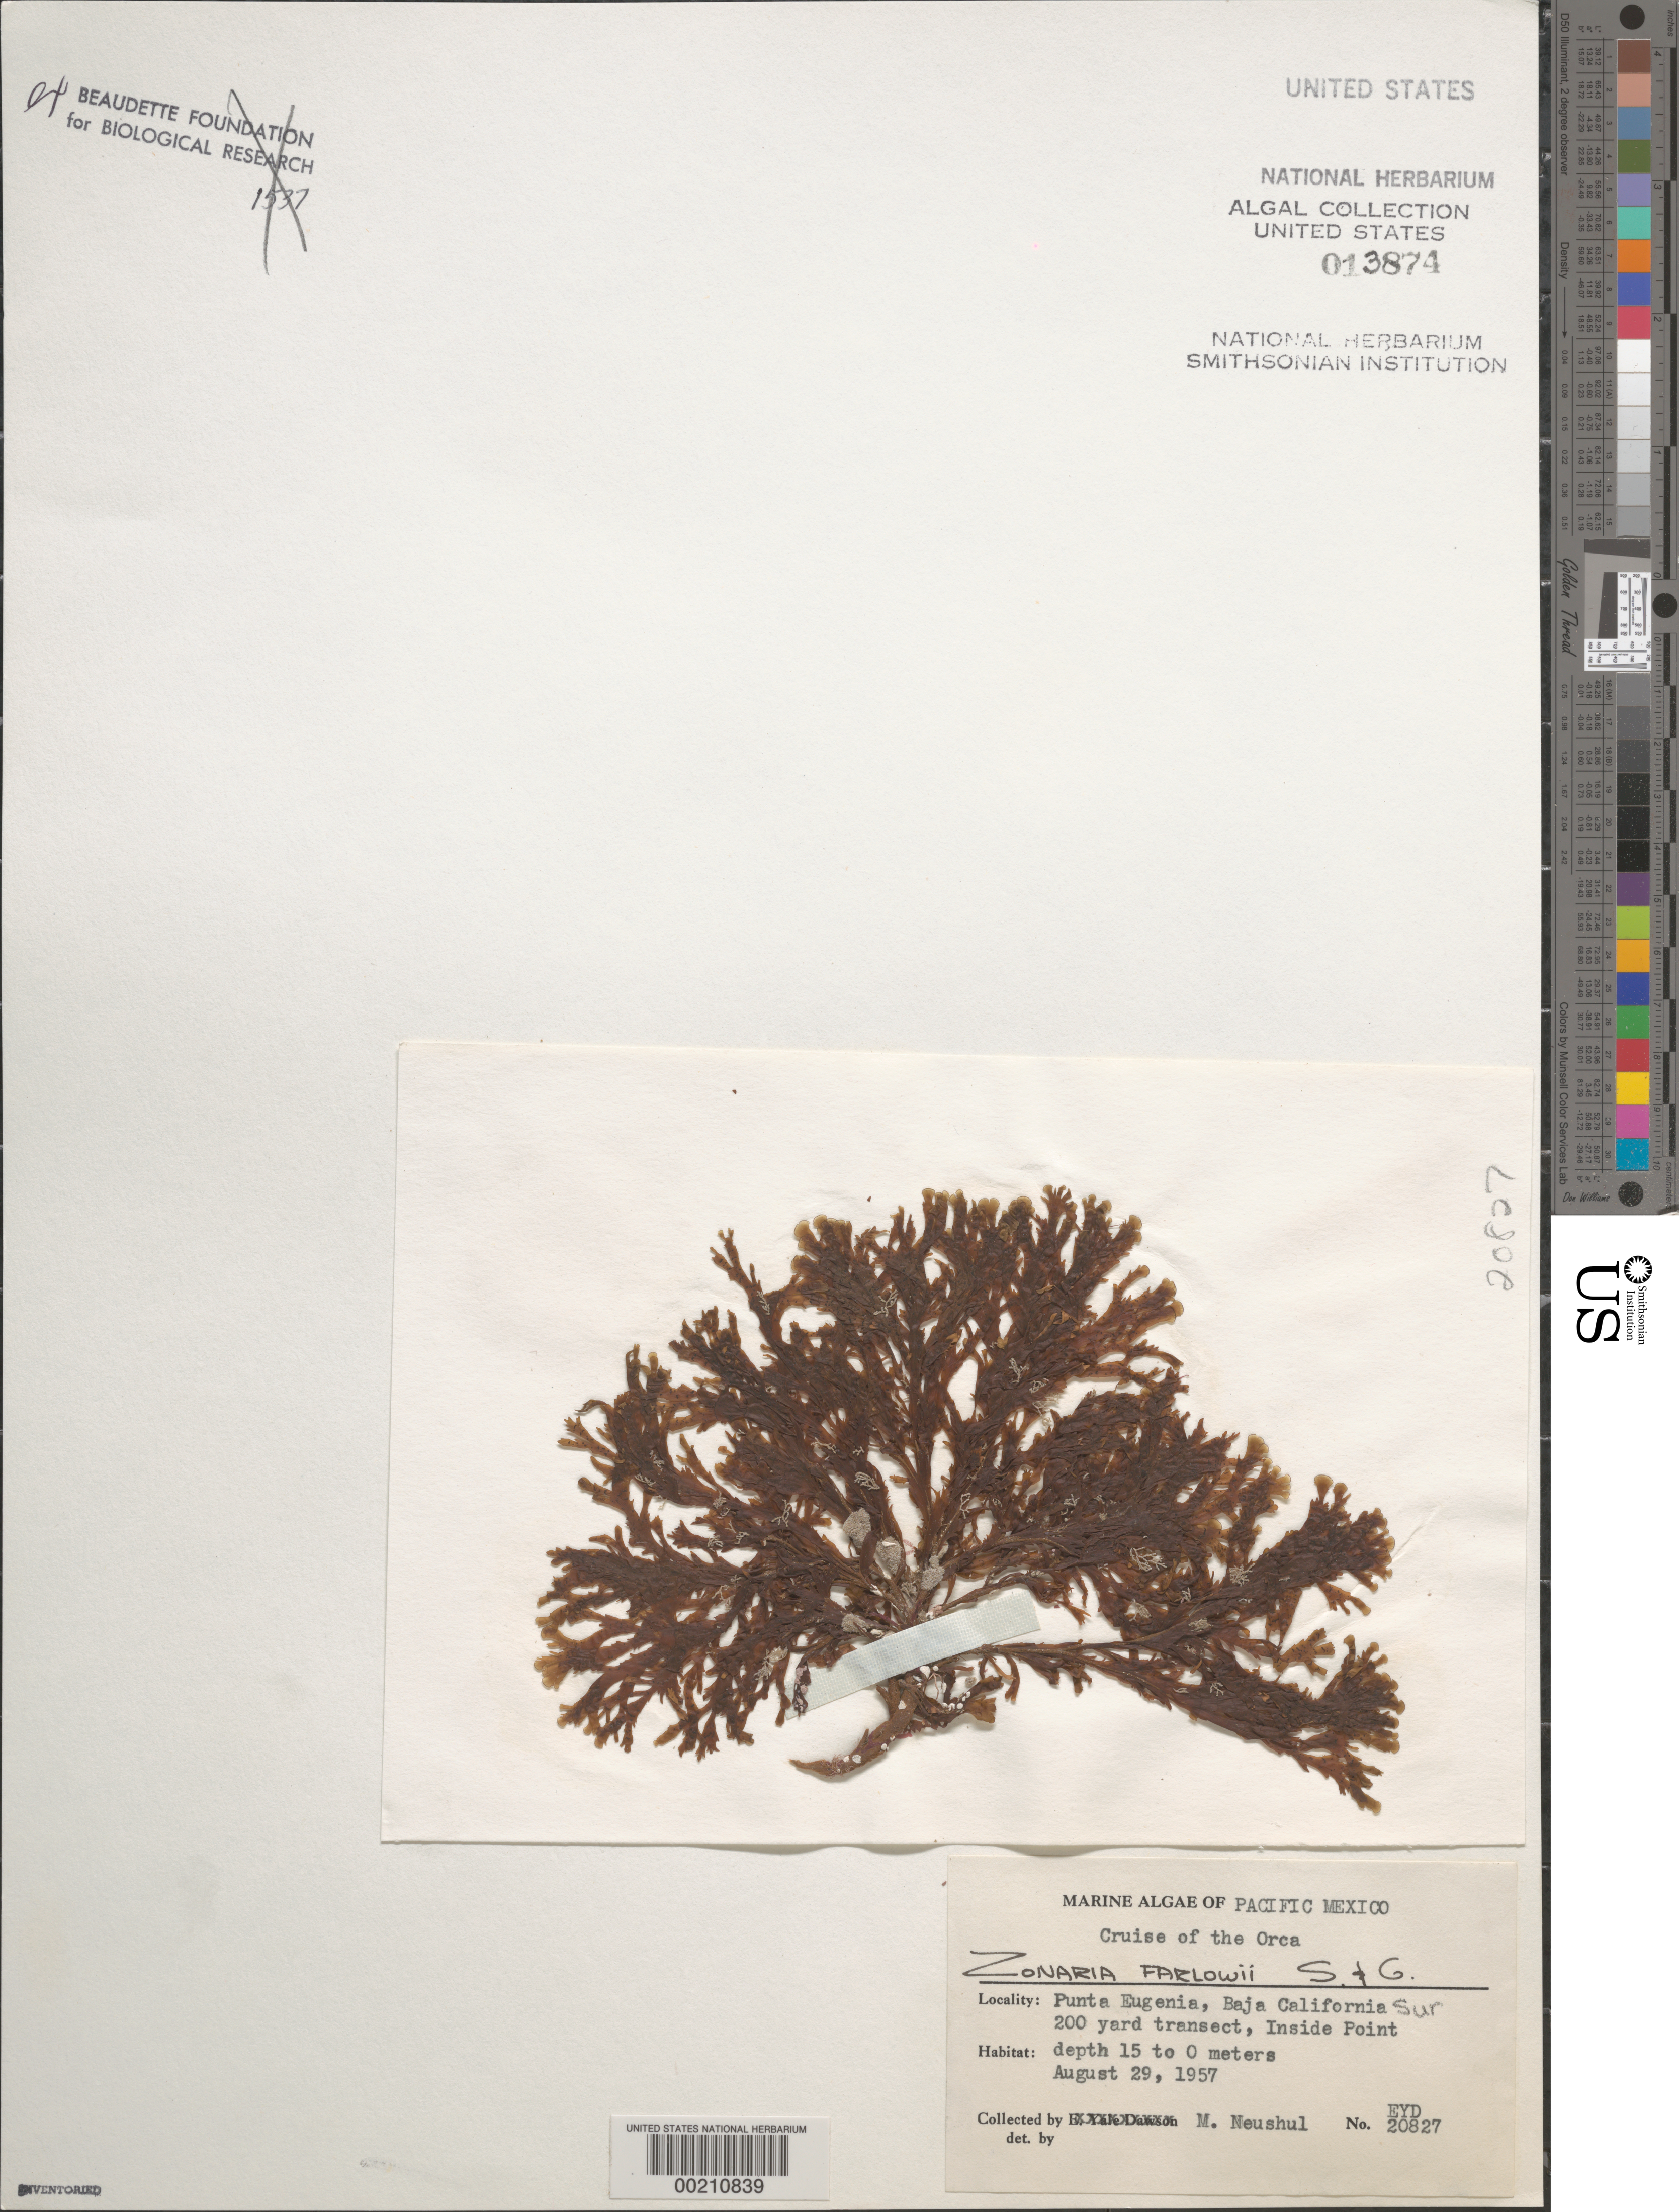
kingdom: Chromista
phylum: Ochrophyta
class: Phaeophyceae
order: Dictyotales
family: Dictyotaceae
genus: Zonaria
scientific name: Zonaria farlowii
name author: Setch. & N.L. Gardner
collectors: M. Neushul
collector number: EYD 20827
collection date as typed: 29 Aug 1957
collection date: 1957-08-29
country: Mexico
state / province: Baja California Sur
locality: Punta Eugenia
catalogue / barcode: US 13874